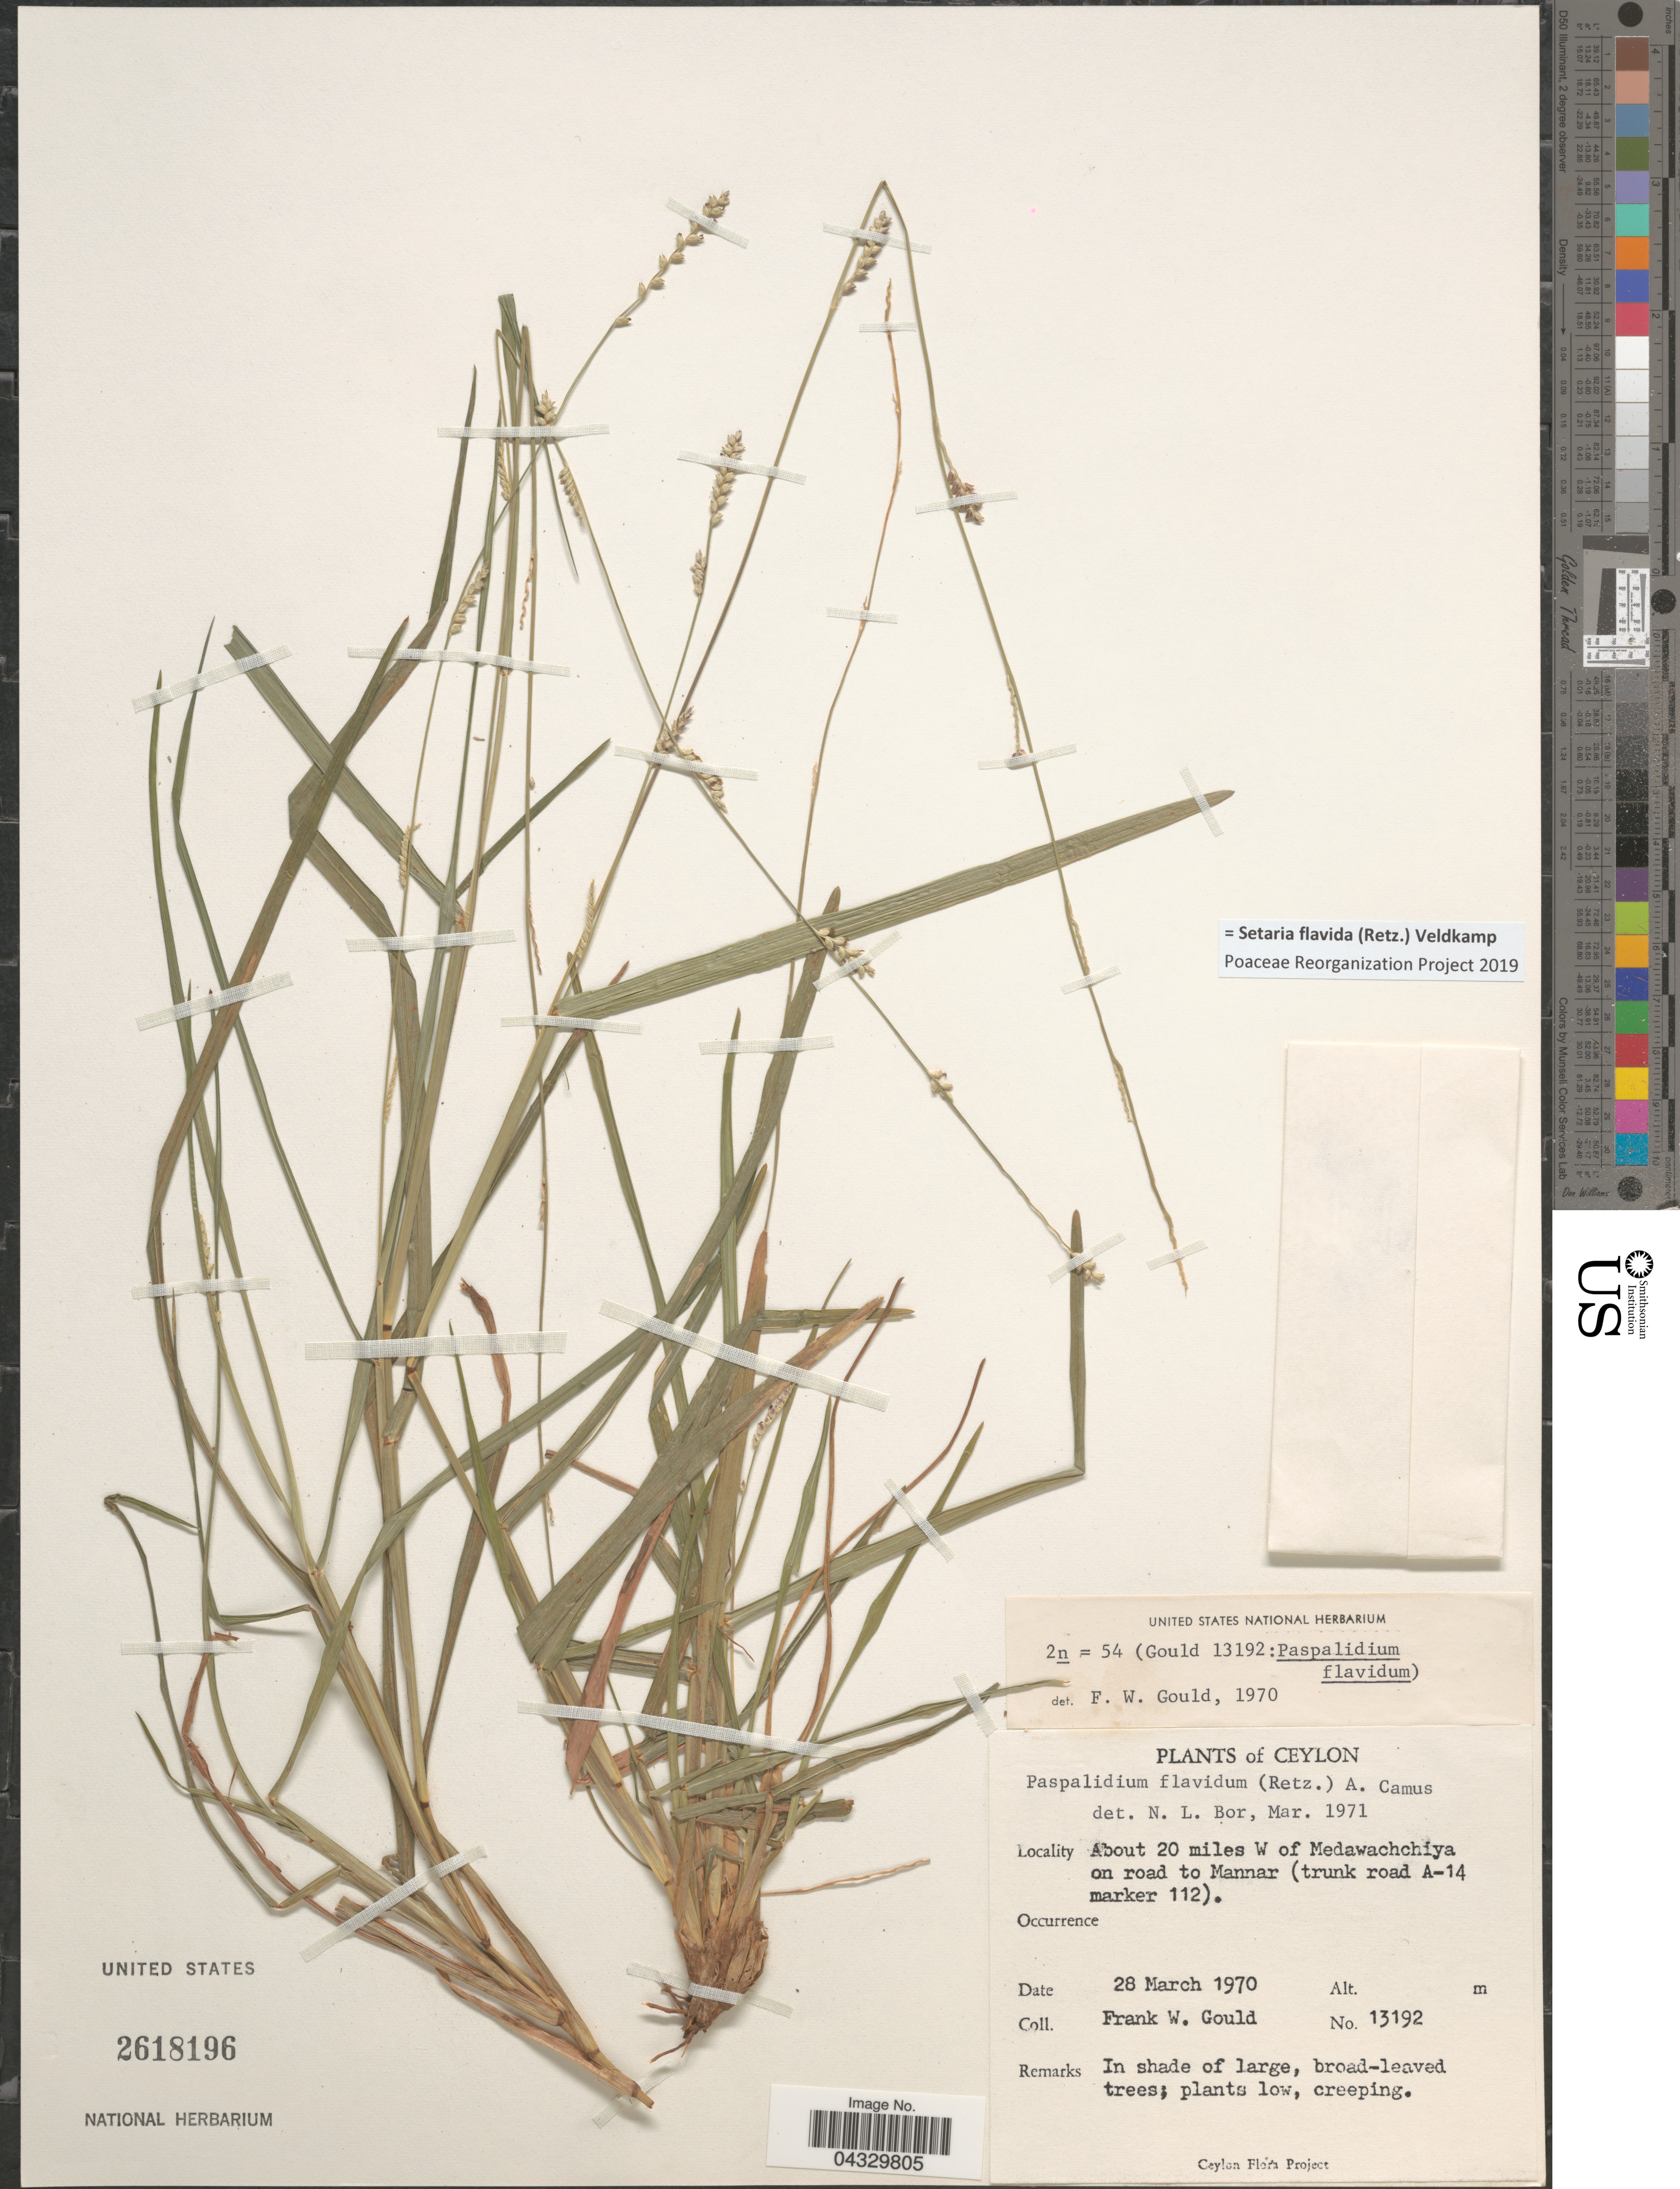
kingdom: Plantae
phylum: Tracheophyta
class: Liliopsida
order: Poales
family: Poaceae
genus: Setaria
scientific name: Setaria flavida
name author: (Retz.) Veldkamp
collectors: F. W. Gould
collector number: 13192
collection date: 1970-03-28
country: Sri Lanka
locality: Ceylon. About 20 miles W of Medawachchiya on road to Mannar (trunk road A-14 marker 112).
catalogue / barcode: US 2618196